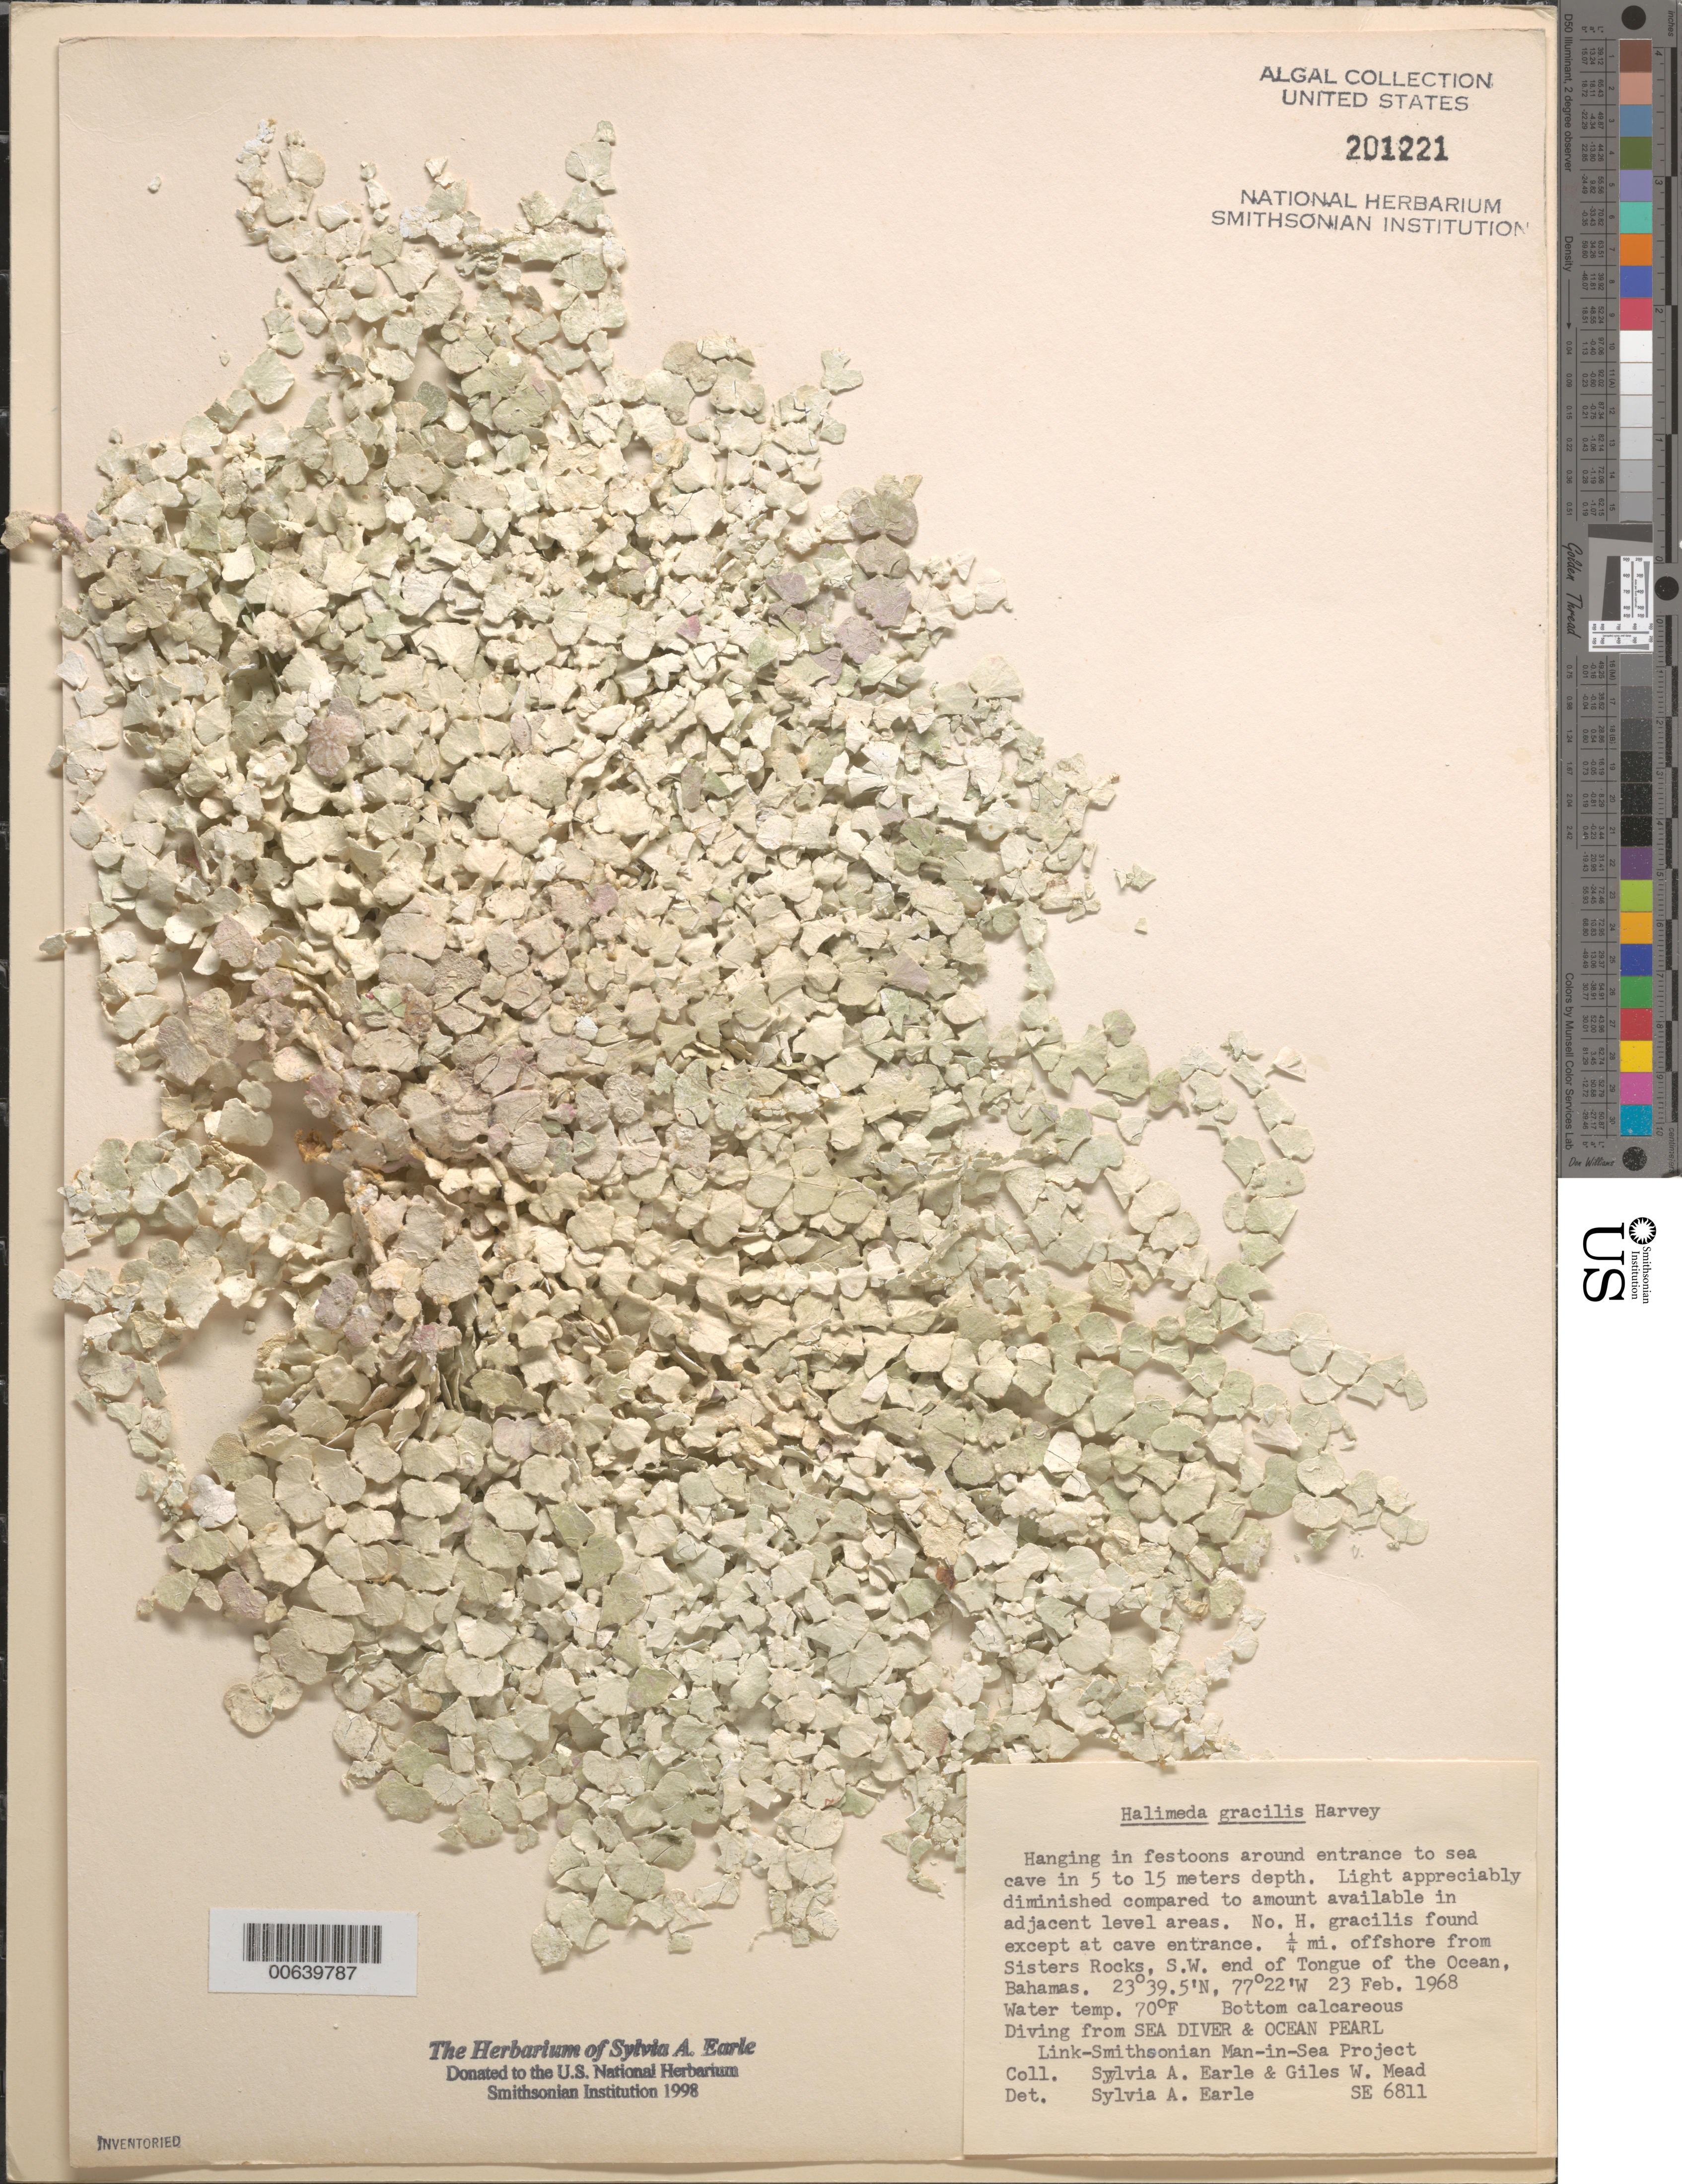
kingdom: Plantae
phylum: Chlorophyta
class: Ulvophyceae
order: Bryopsidales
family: Halimedaceae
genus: Halimeda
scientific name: Halimeda gracilis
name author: Harv. ex J. Agardh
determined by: Earle, S. A.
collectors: S. A. Earle & G. W. Mead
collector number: Se 6811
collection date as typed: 23 Feb 1968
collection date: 1968-02-23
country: Bahamas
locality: Sisters Rocks, Washerwoman Reef, Southern Tongue of the Ocean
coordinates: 23 39.5' N, 77 22' W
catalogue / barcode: US 201221